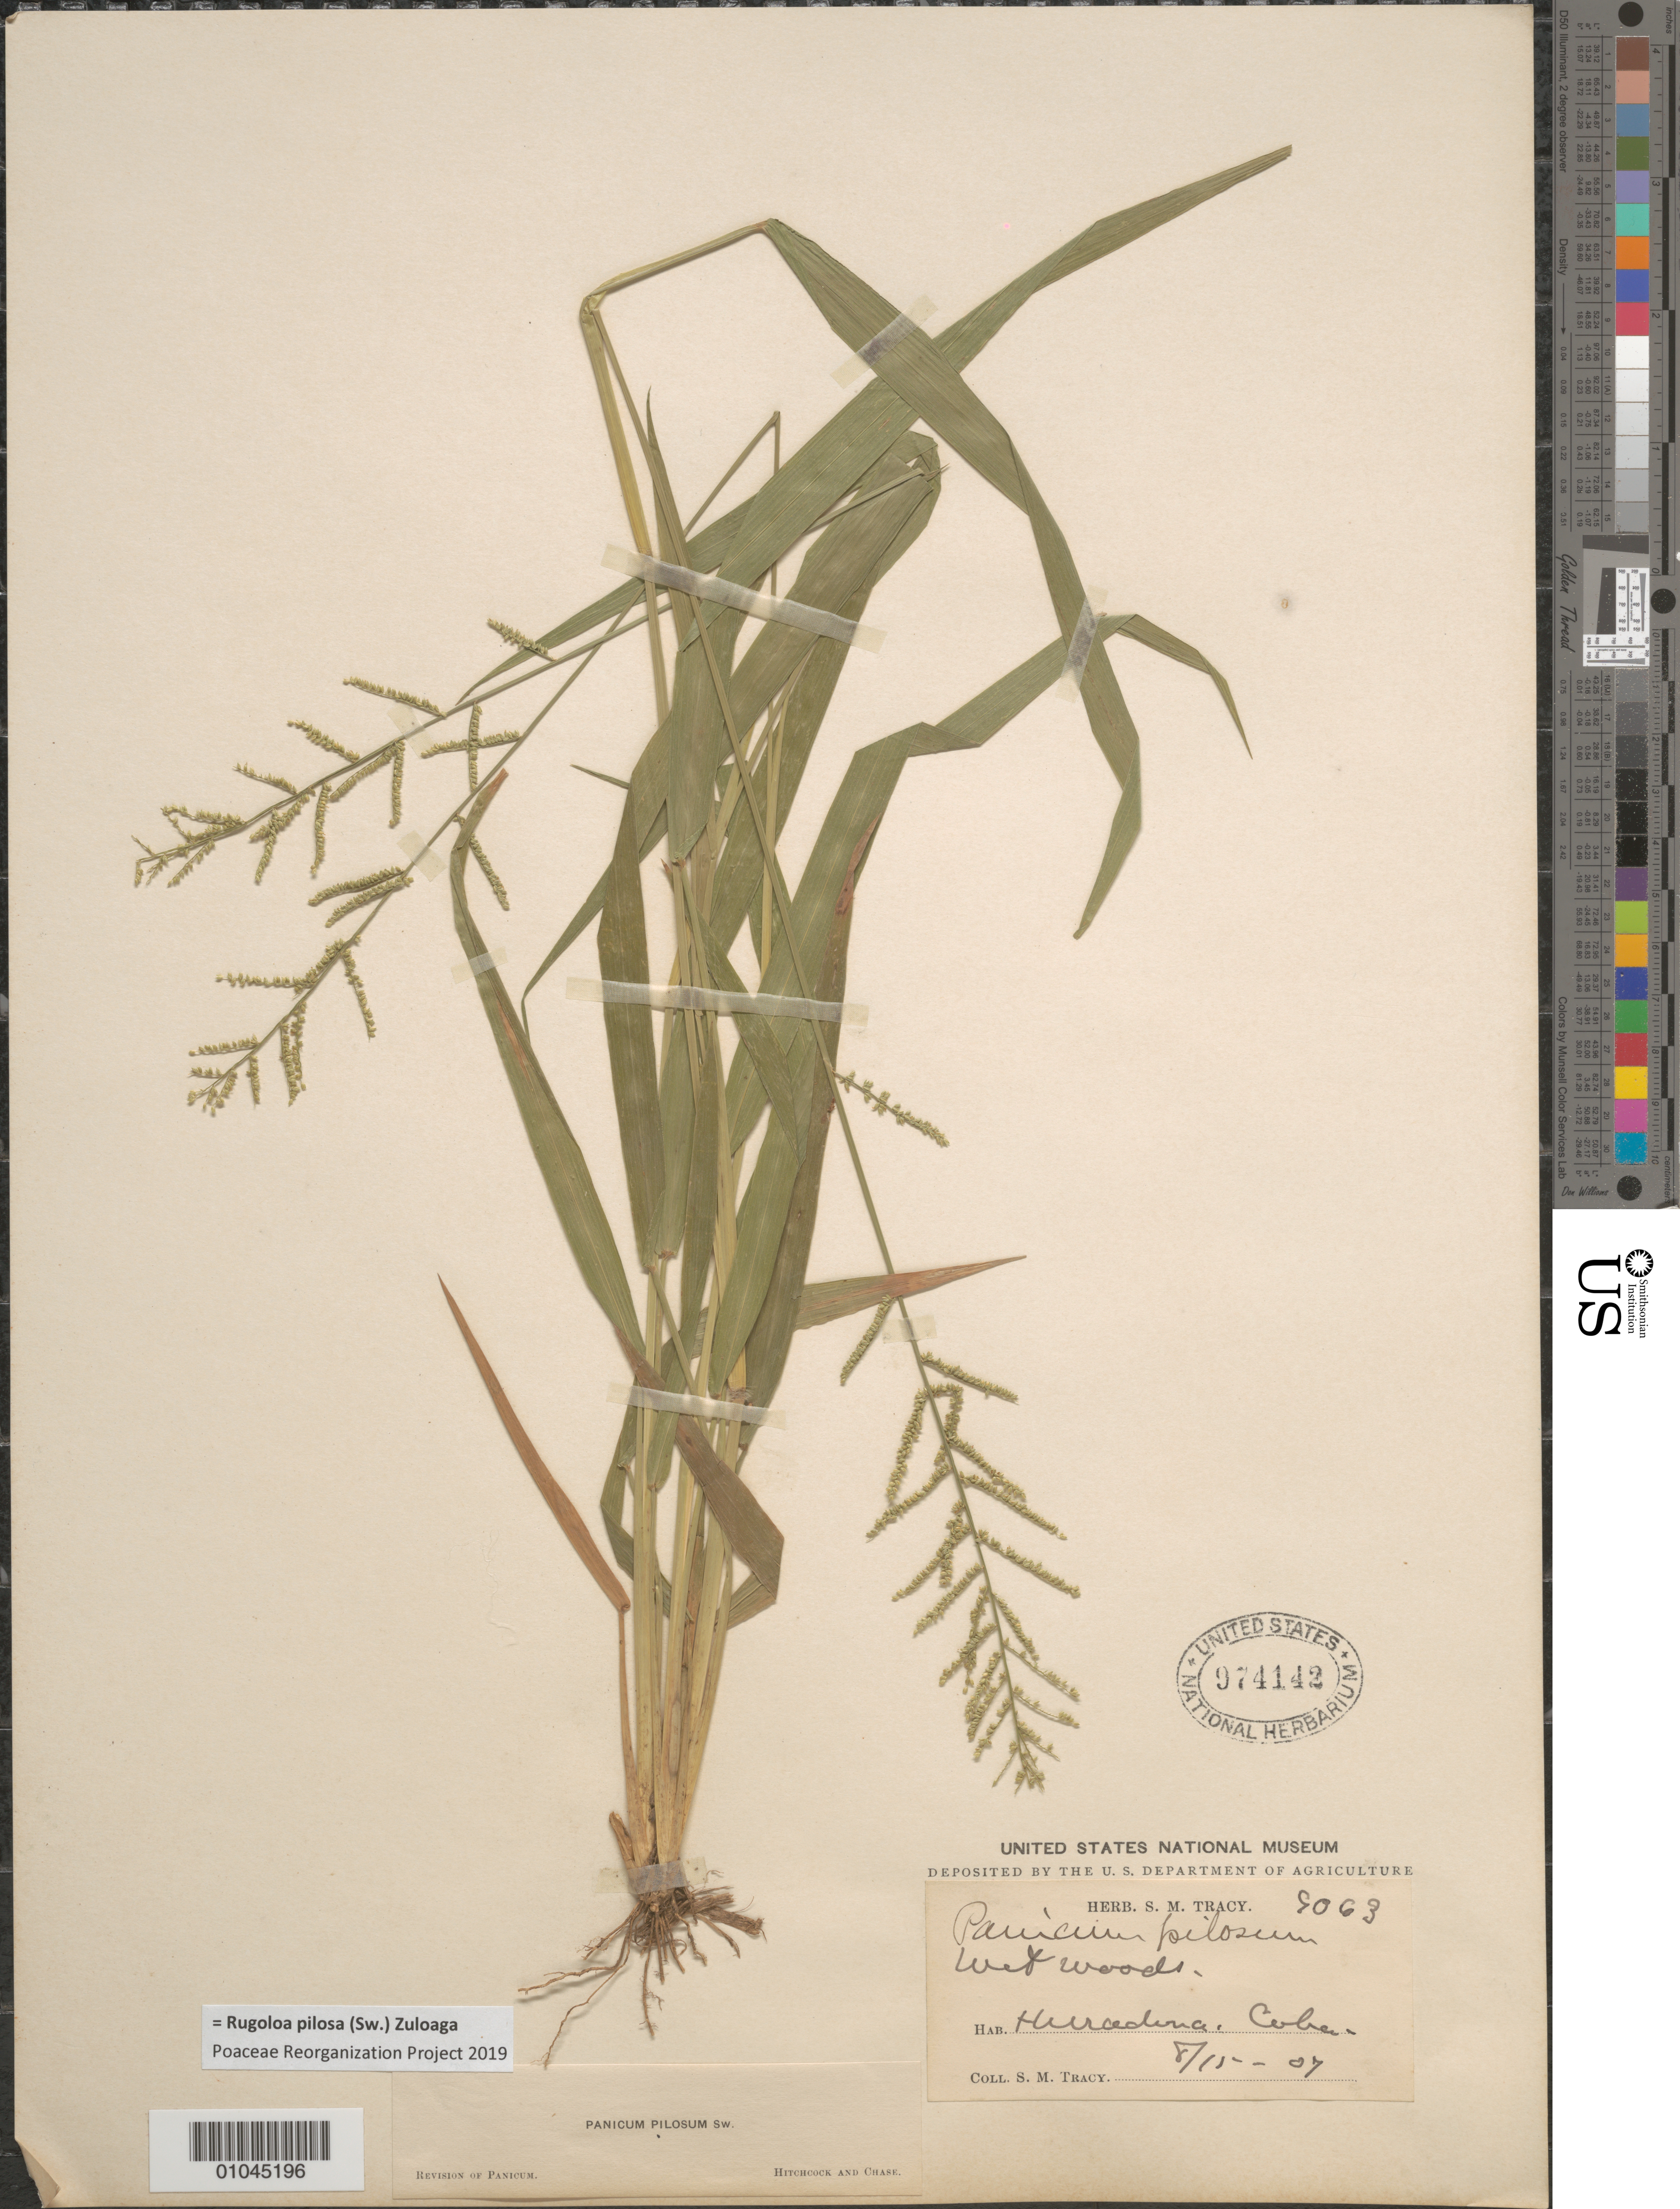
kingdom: Plantae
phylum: Tracheophyta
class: Liliopsida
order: Poales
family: Poaceae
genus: Panicum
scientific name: Panicum pilosum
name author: Sw.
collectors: S. M. Tracy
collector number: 9063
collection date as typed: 15 Aug 1907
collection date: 1907-08-15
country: Cuba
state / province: Ciego de Ávila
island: Cuba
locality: Herradura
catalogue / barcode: US 974142